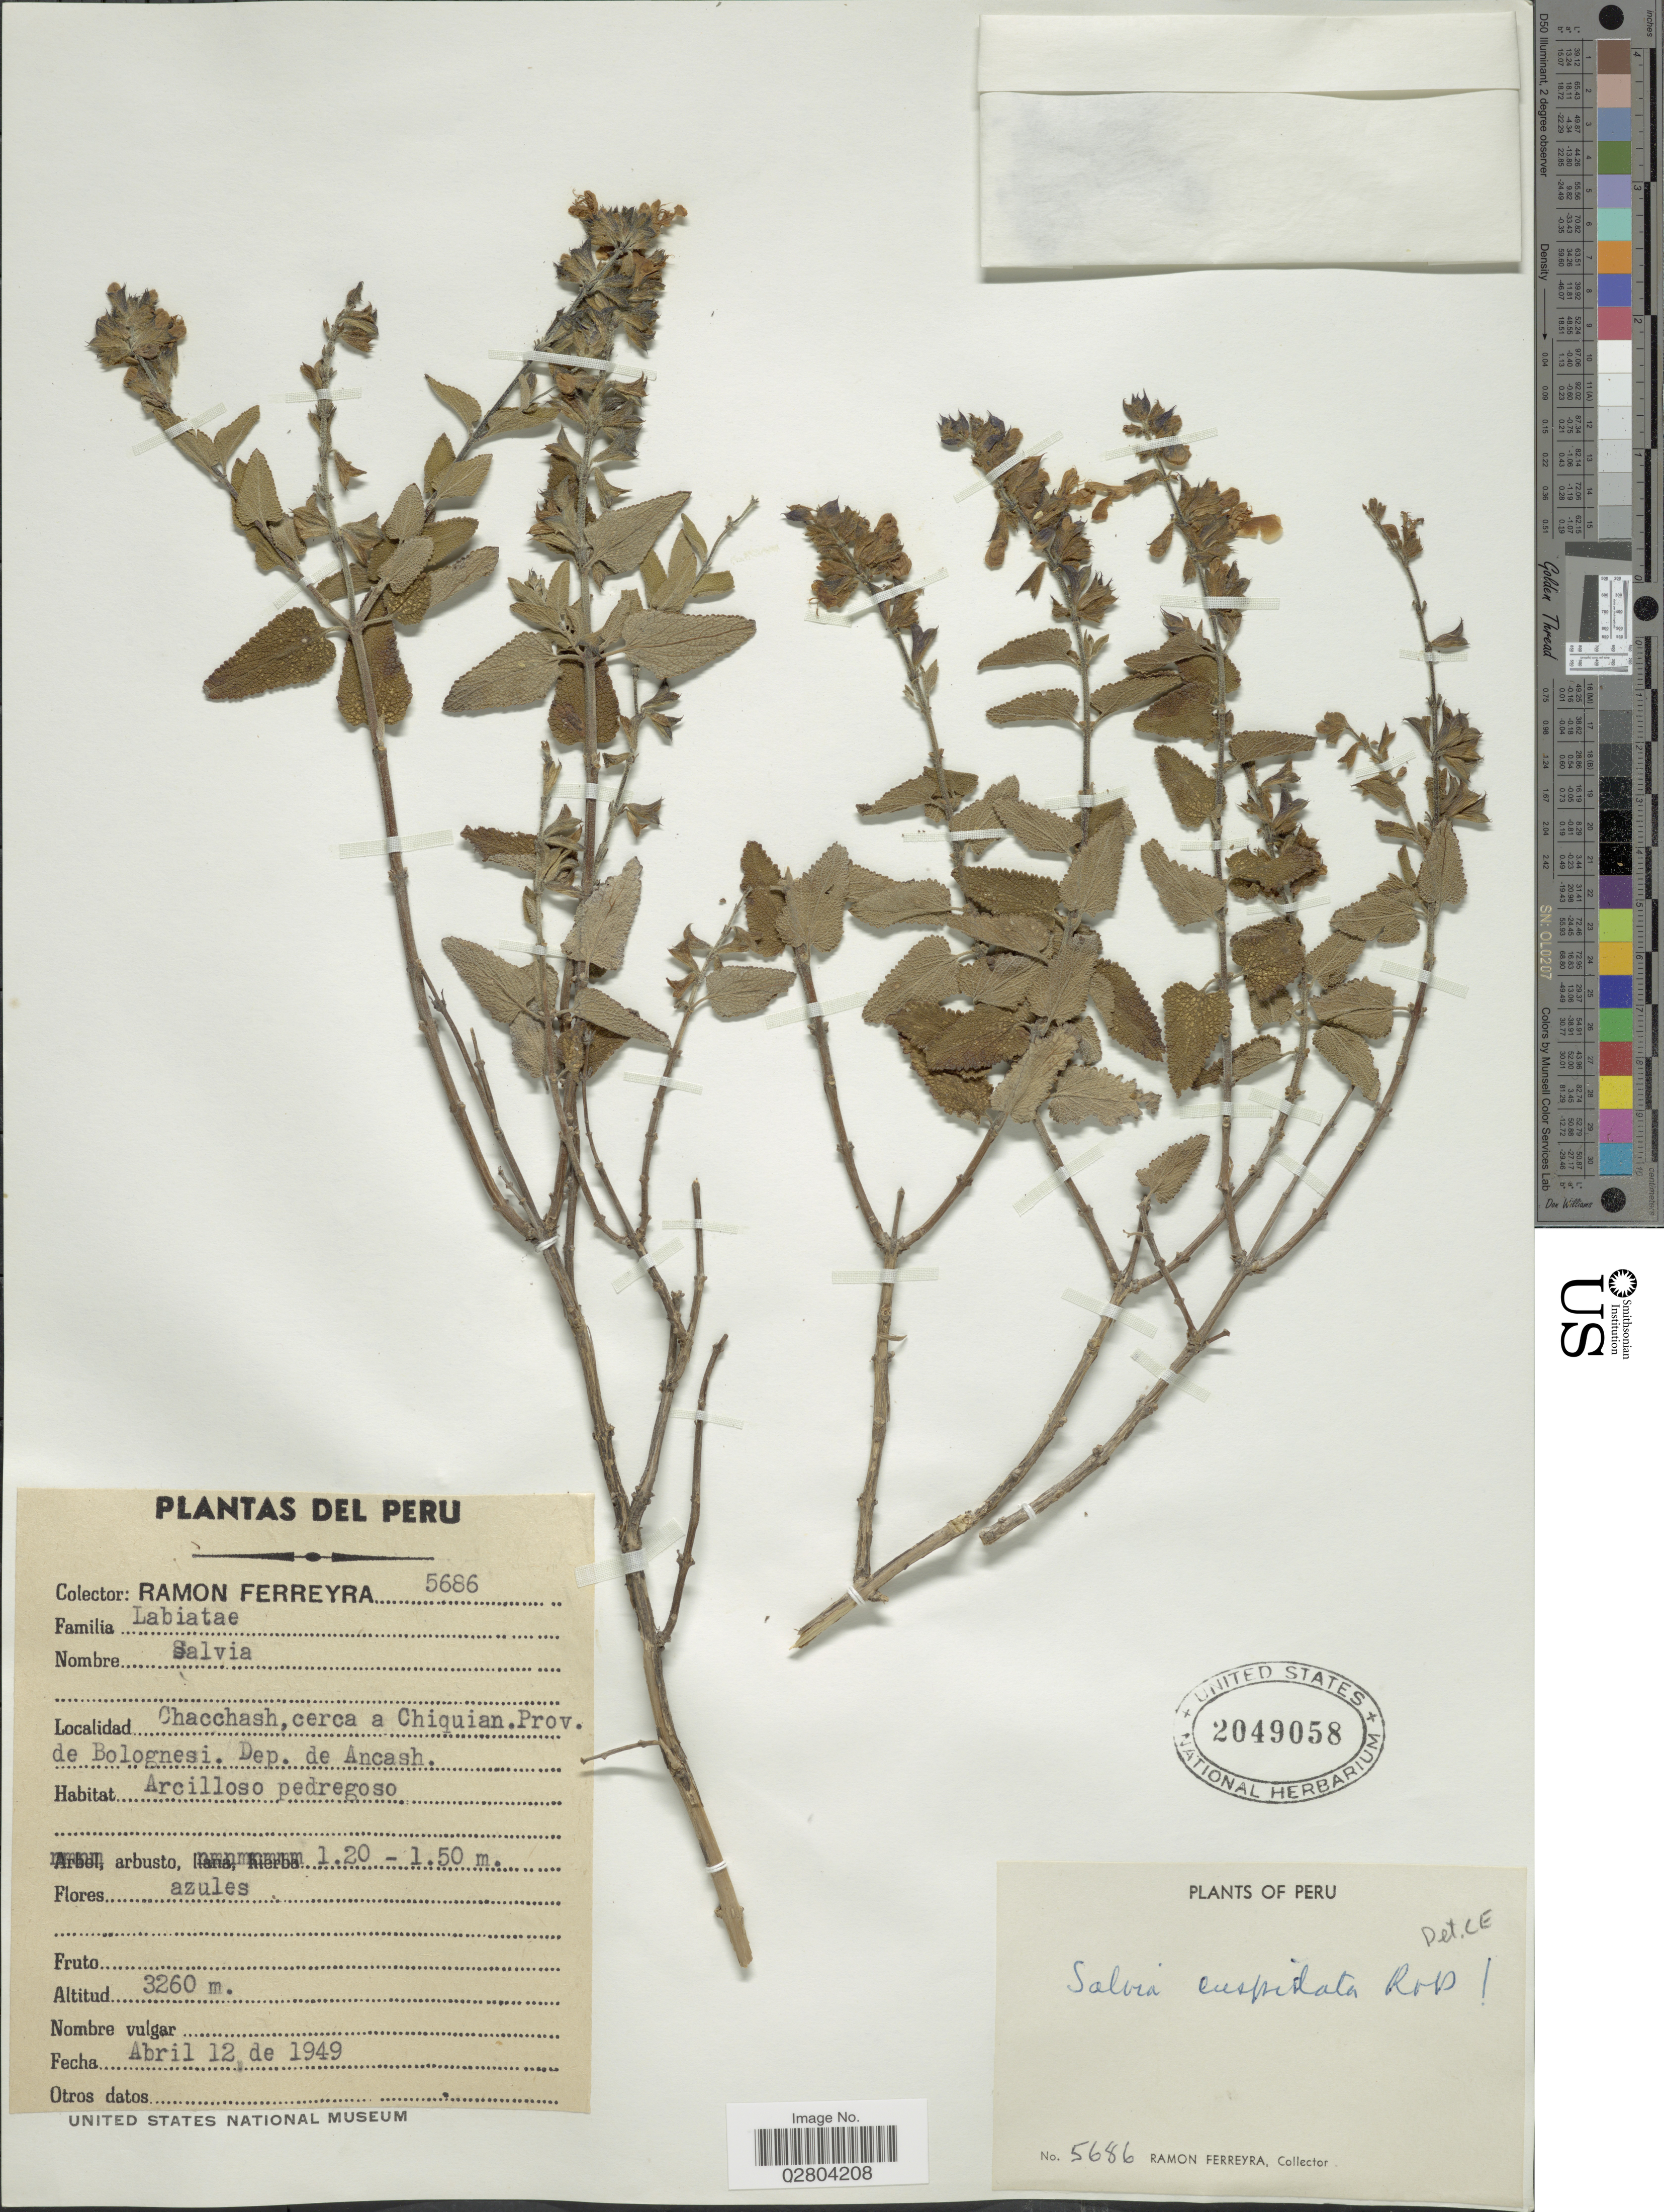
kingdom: Plantae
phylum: Tracheophyta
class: Magnoliopsida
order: Lamiales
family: Lamiaceae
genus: Salvia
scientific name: Salvia cuspidata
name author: Ruiz & Pav.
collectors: R. A. Ferreyra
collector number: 5686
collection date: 1949-04-12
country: Peru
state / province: Ancash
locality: Chacchash, cerca a Chiquian. Prov. de Bolognesi. Dep. de Ancash.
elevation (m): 3260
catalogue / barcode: US 2049058